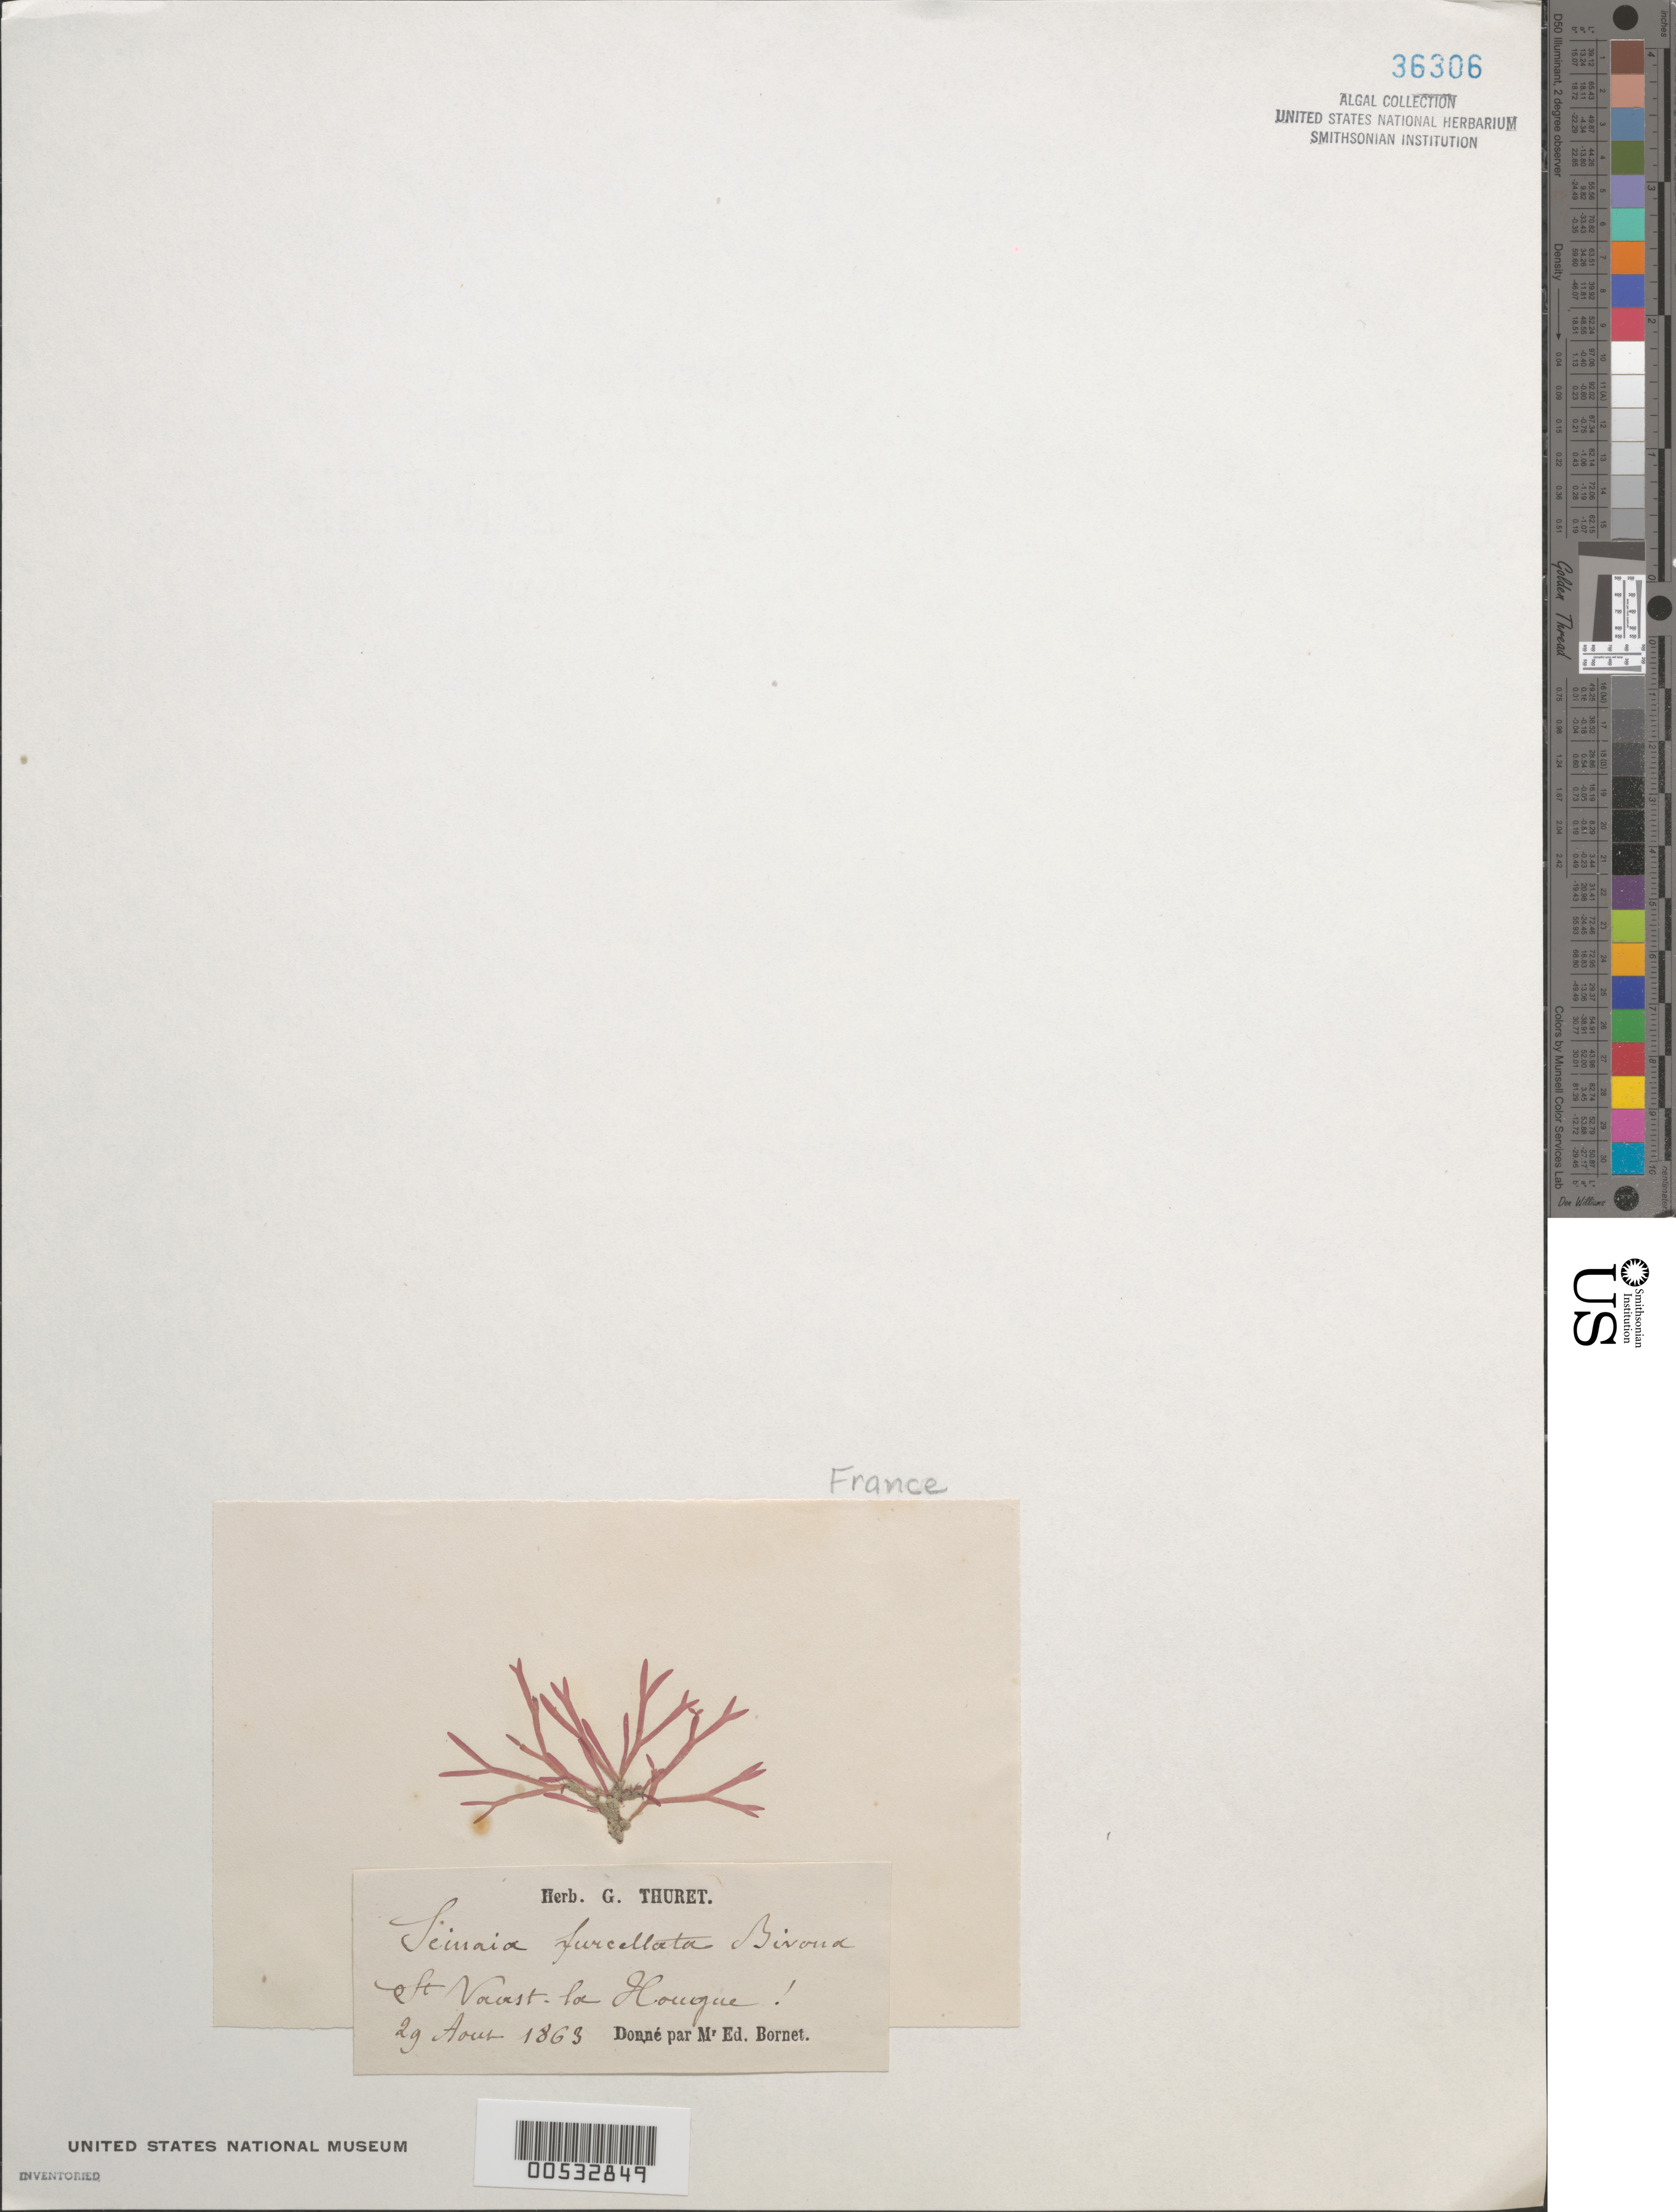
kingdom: Plantae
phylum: Rhodophyta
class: Florideophyceae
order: Nemaliales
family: Scinaiaceae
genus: Scinaia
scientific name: Scinaia furcellata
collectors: Thuret, G. (herbarium)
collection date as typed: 29 Aug 1863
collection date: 1863-08-29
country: France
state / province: Normandie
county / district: Manche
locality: St. vaast-la-hougue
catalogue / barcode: US 36306